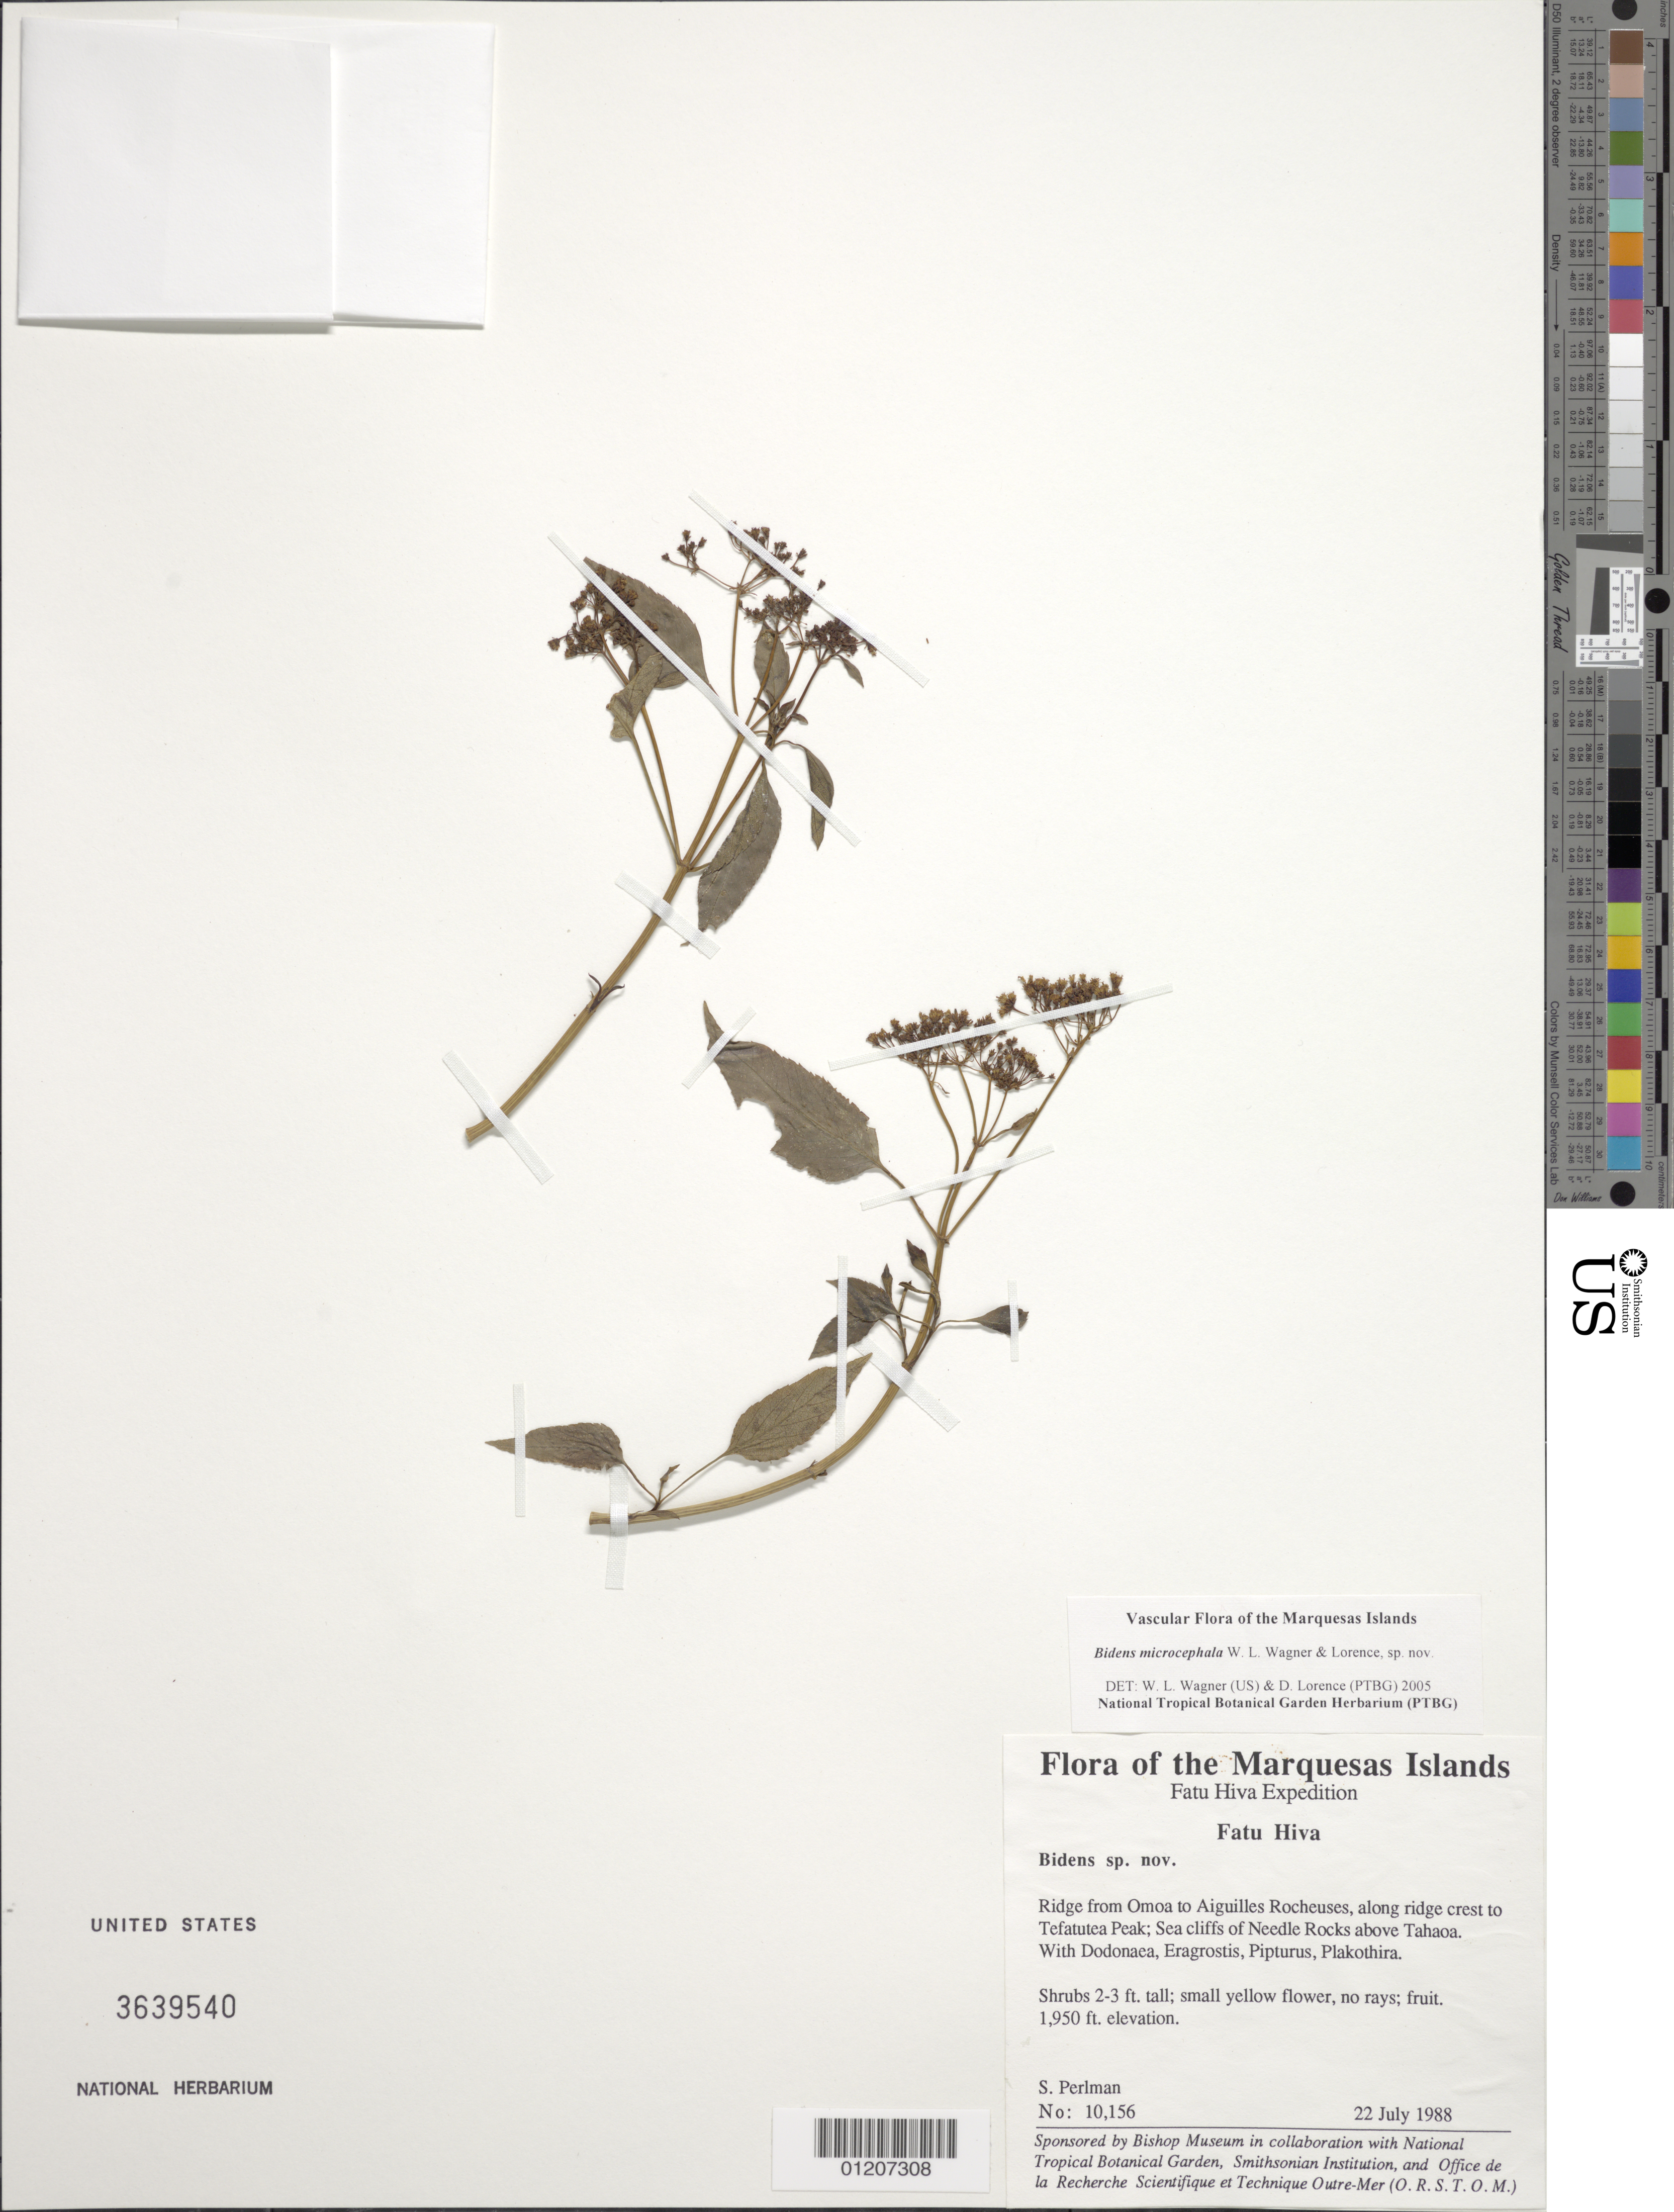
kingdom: Plantae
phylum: Tracheophyta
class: Magnoliopsida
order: Asterales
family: Asteraceae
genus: Bidens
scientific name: Bidens microcephala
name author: W.L. Wagner et al.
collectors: S. P. Perlman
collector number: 10156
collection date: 1988-07-22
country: French Polynesia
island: Fatu Hiva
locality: Ridge from 'Omo'a to Aiguilles Rocheuses, along ridge crest to Tefatutea Peak, Sea cliffs of Needle Rocks above Tahaoa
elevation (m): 594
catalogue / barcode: US 3639540